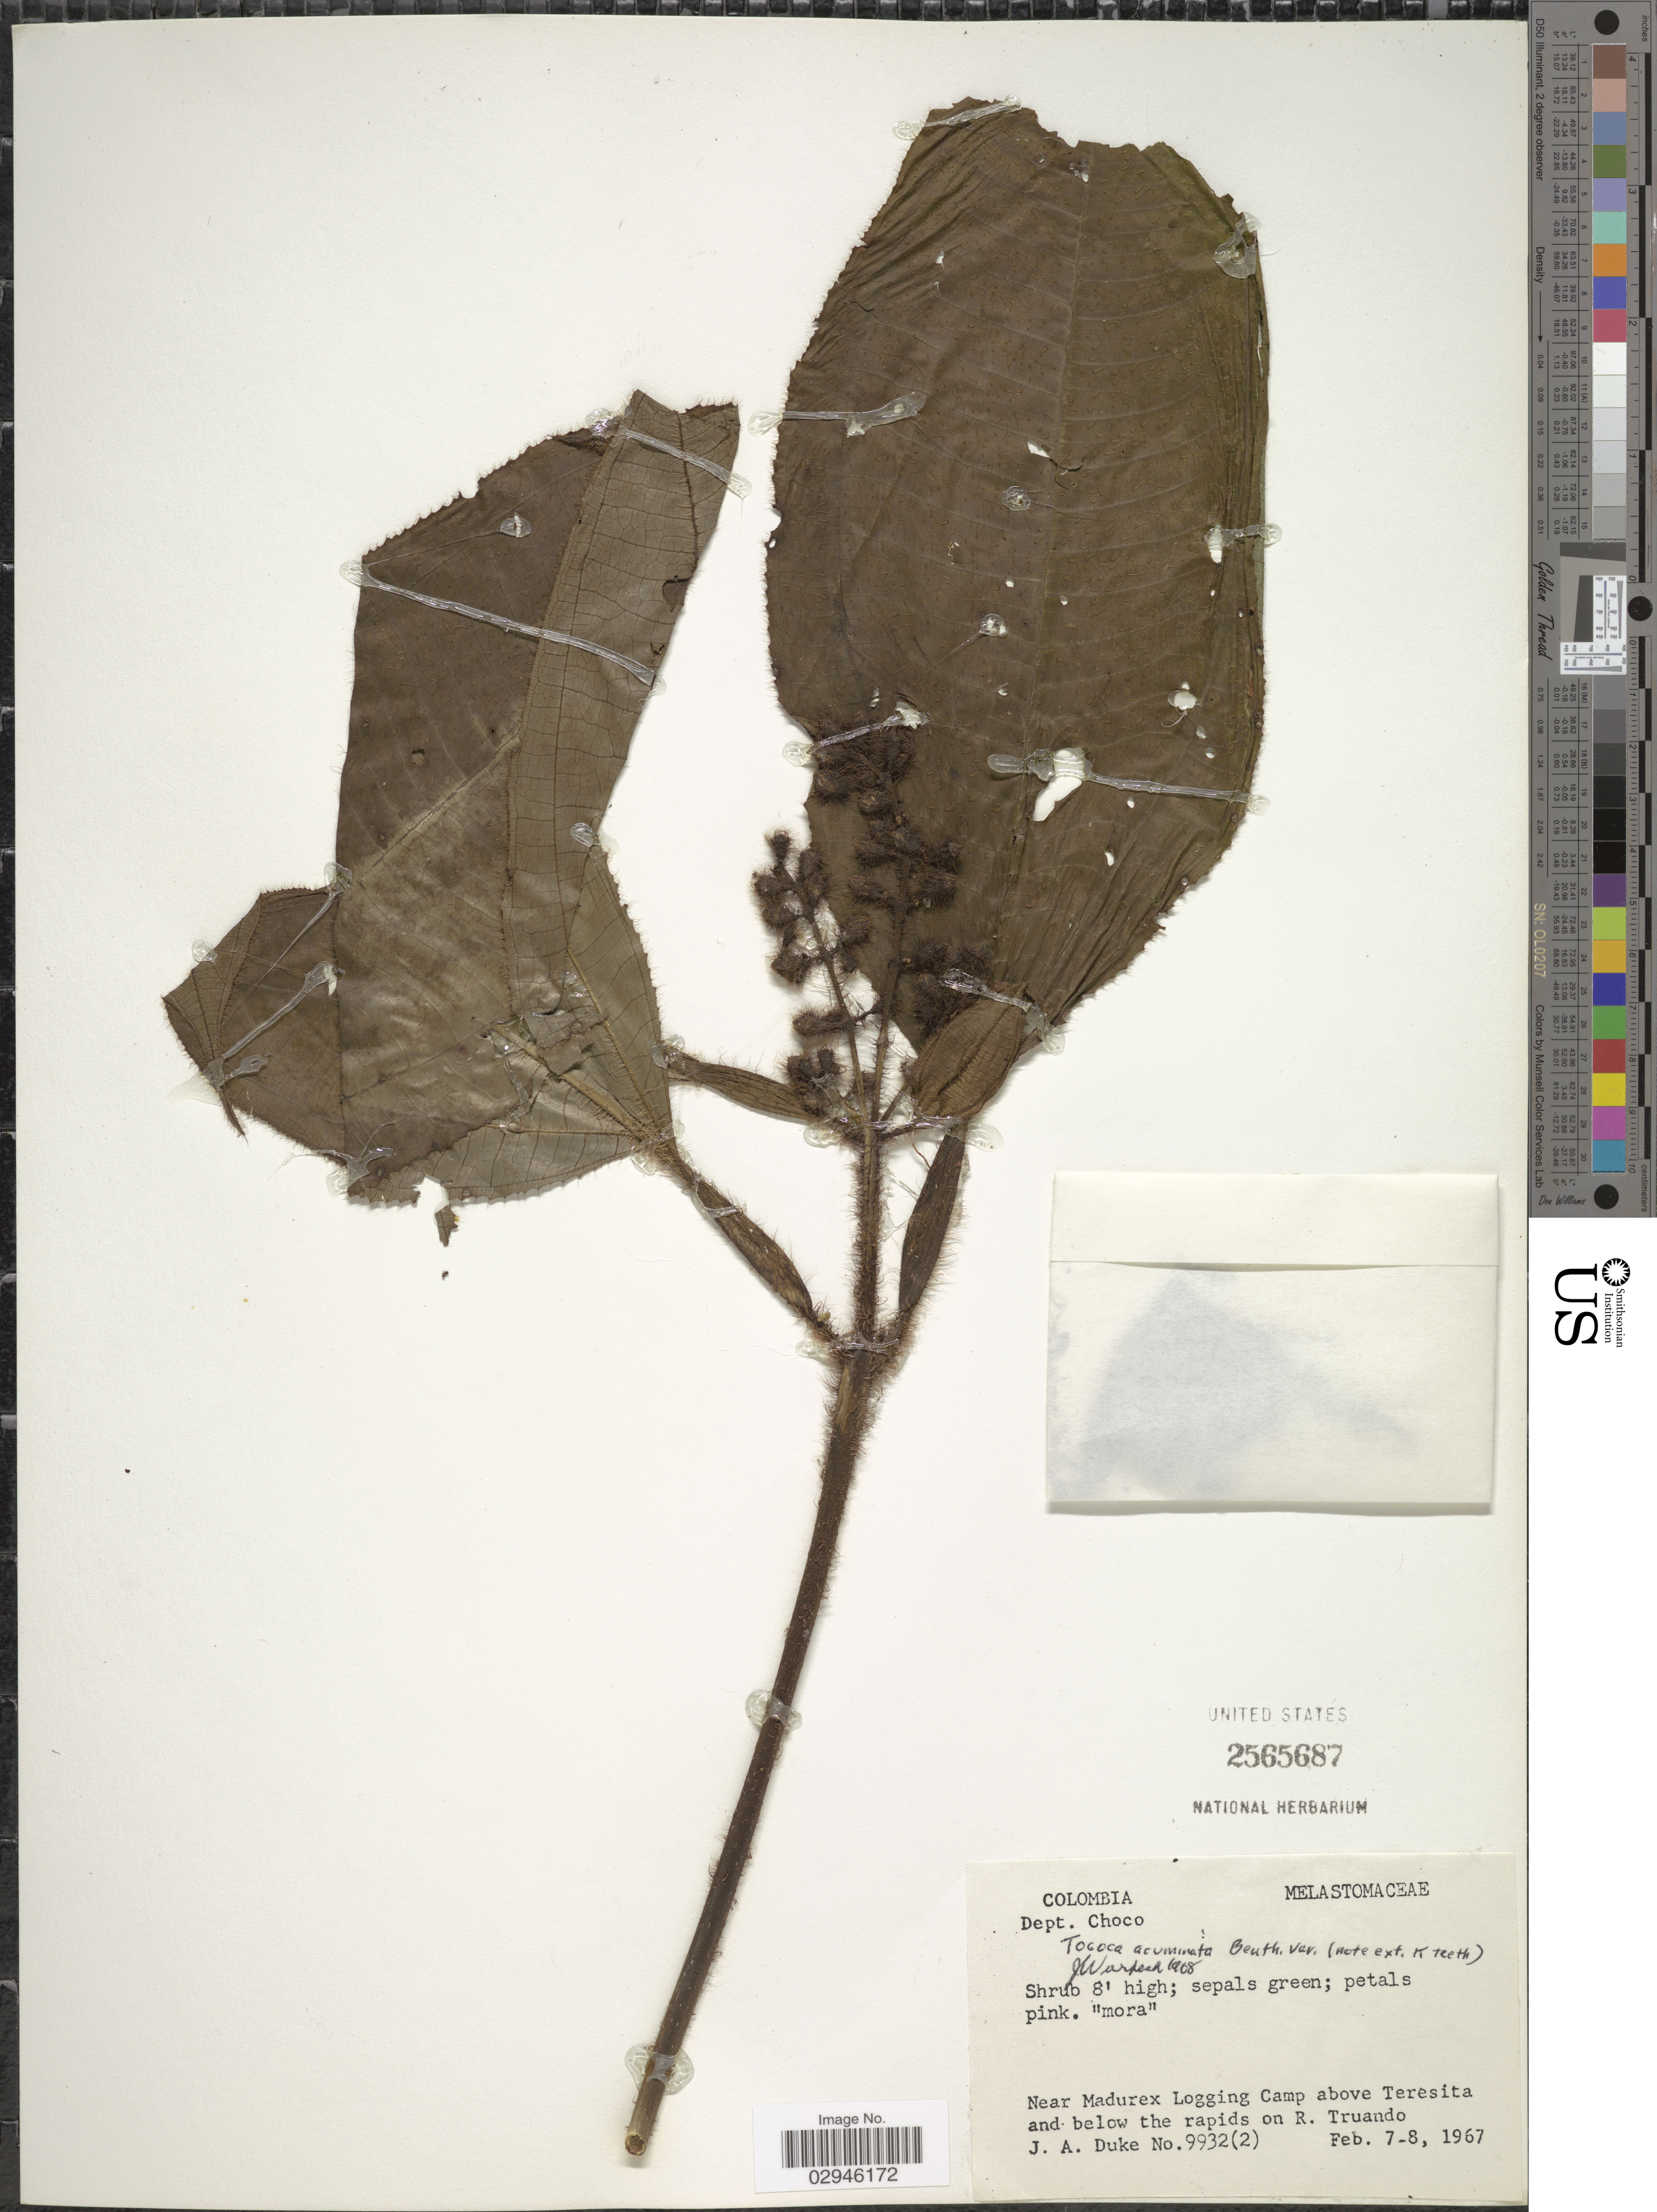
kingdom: Plantae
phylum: Tracheophyta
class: Magnoliopsida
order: Myrtales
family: Melastomataceae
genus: Tococa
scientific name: Tococa acuminata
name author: Benth.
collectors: J. A. Duke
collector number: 9932(2)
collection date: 1967-02-07/1967-02-08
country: Colombia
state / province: Chocó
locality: Dept. Choco. Near Madurex Logging Camp above Teresita and below the rapids on R. Truando.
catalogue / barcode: US 2565687